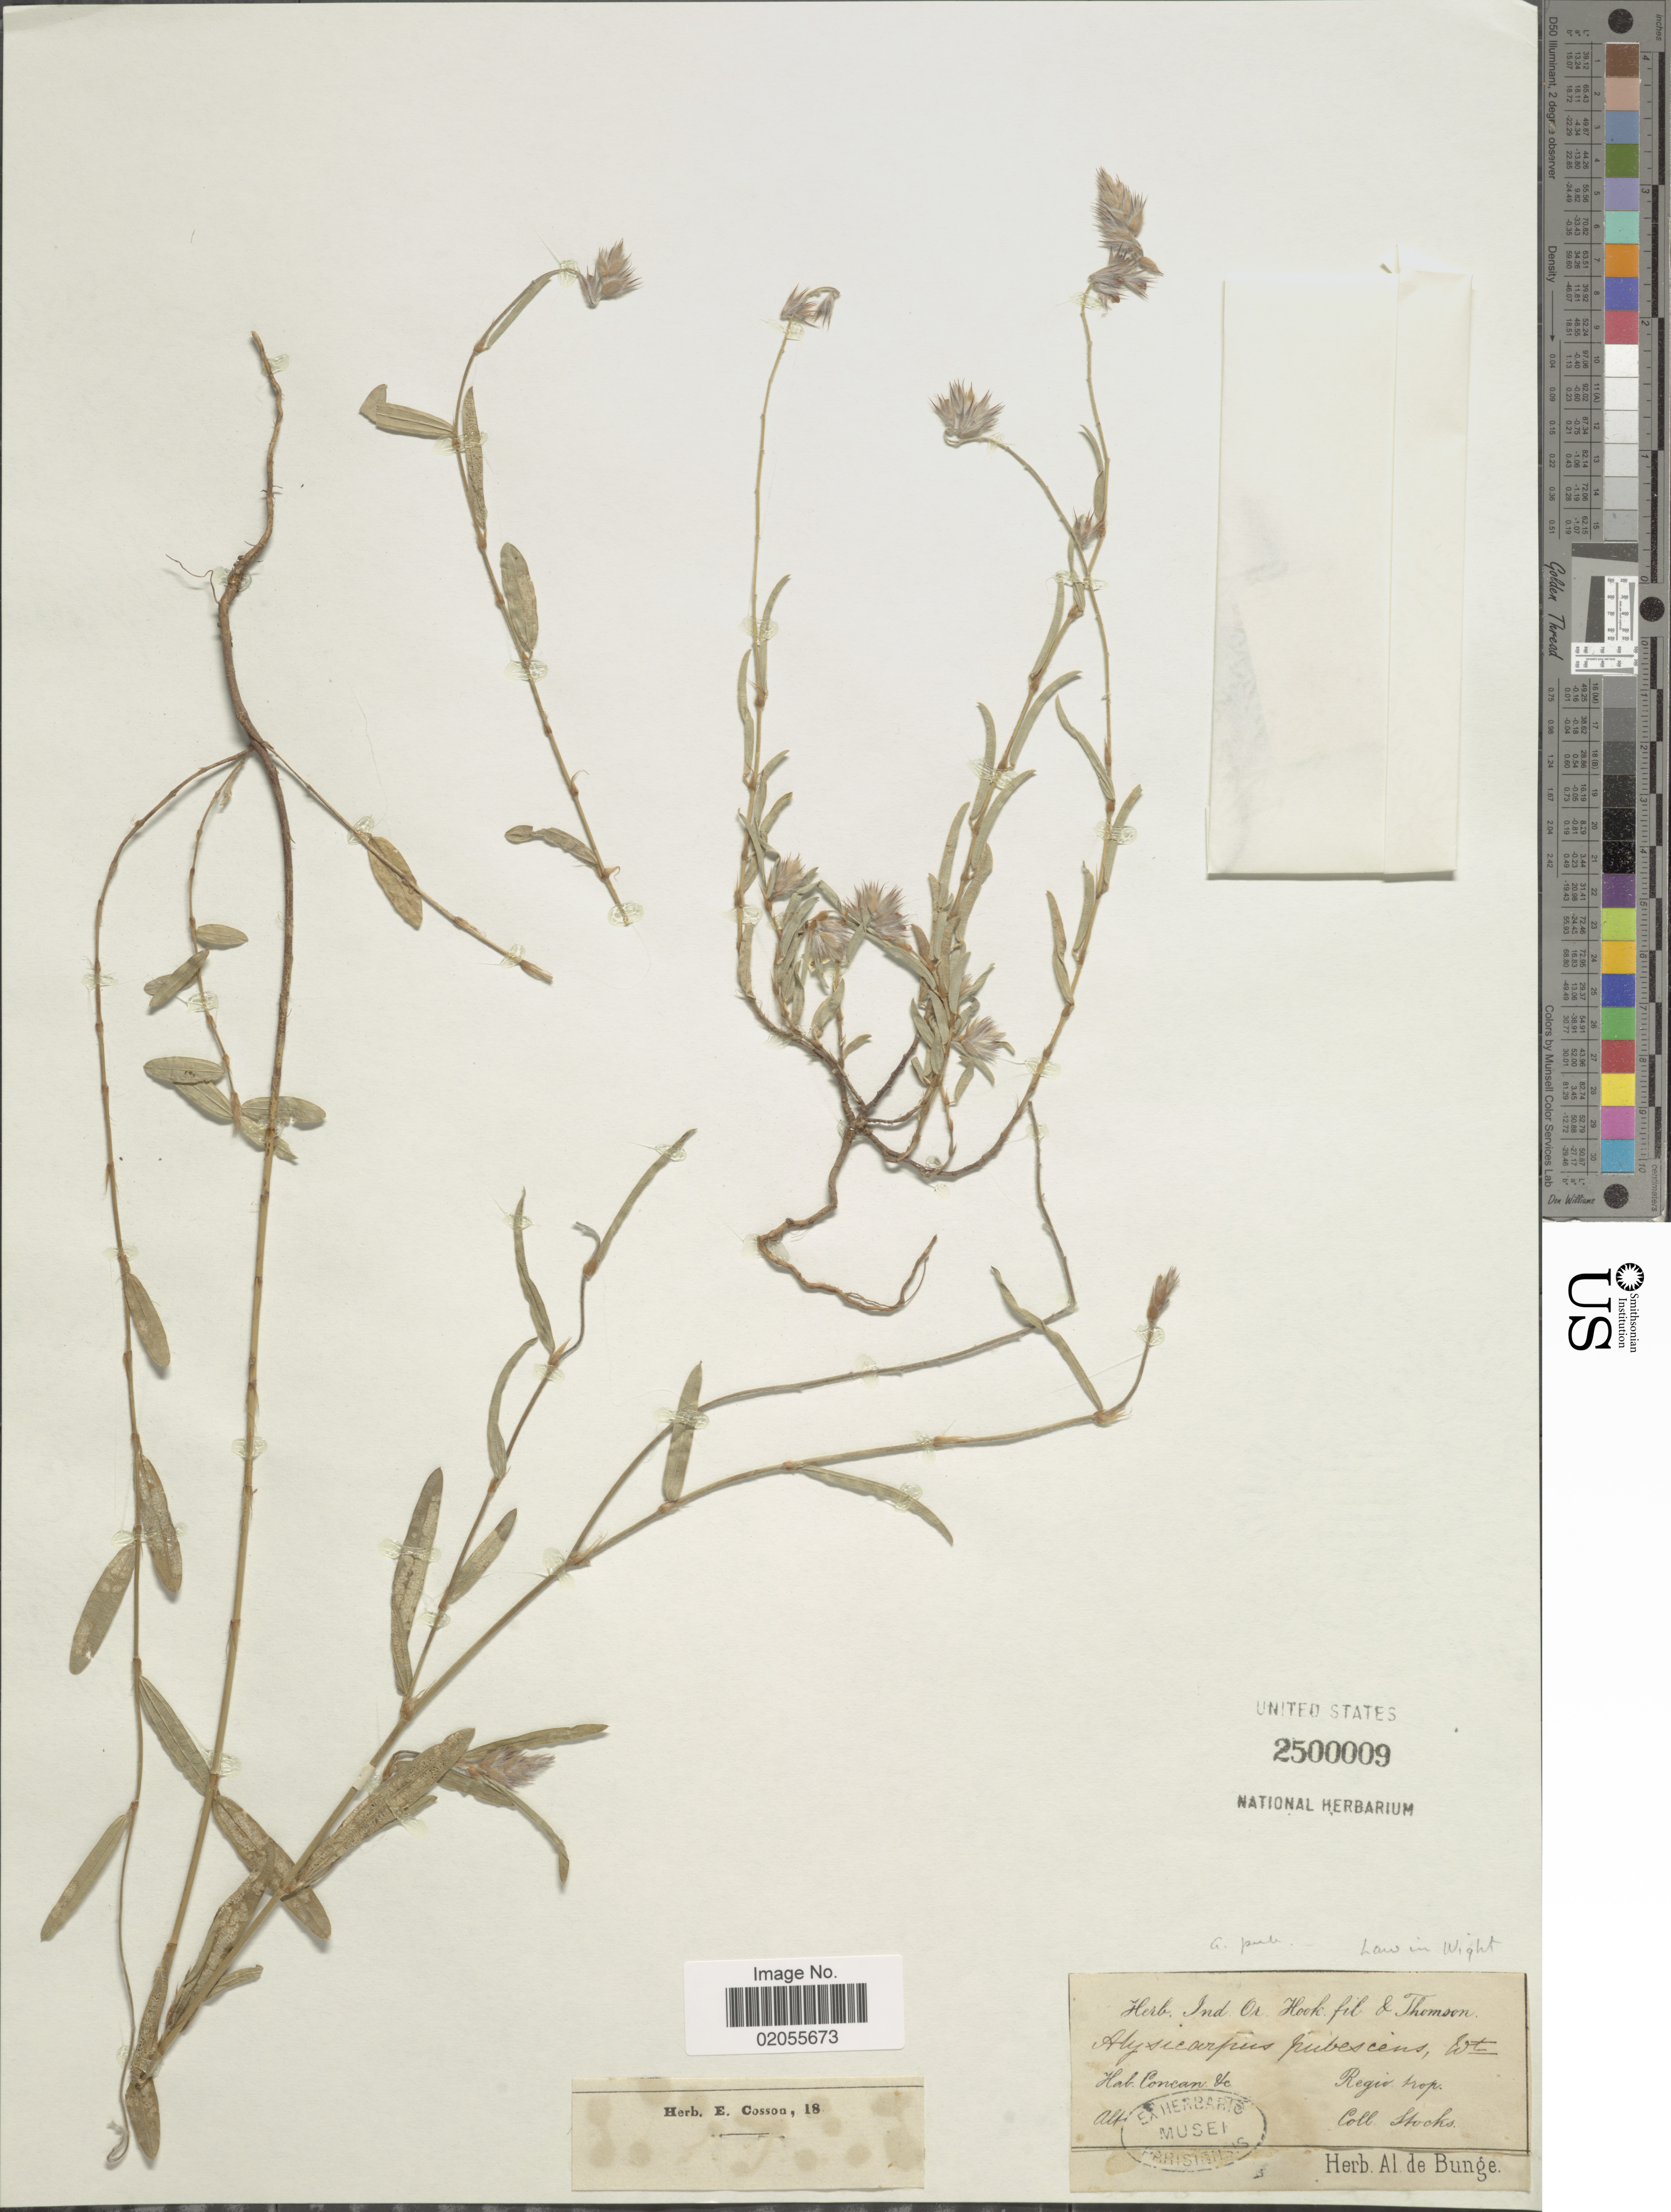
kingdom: Plantae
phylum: Tracheophyta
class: Magnoliopsida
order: Fabales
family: Fabaceae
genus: Alysicarpus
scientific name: Alysicarpus pubescens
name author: Y.W. Law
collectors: Stocks, --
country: India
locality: Concan &c. Regio trop.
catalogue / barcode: US 2500009